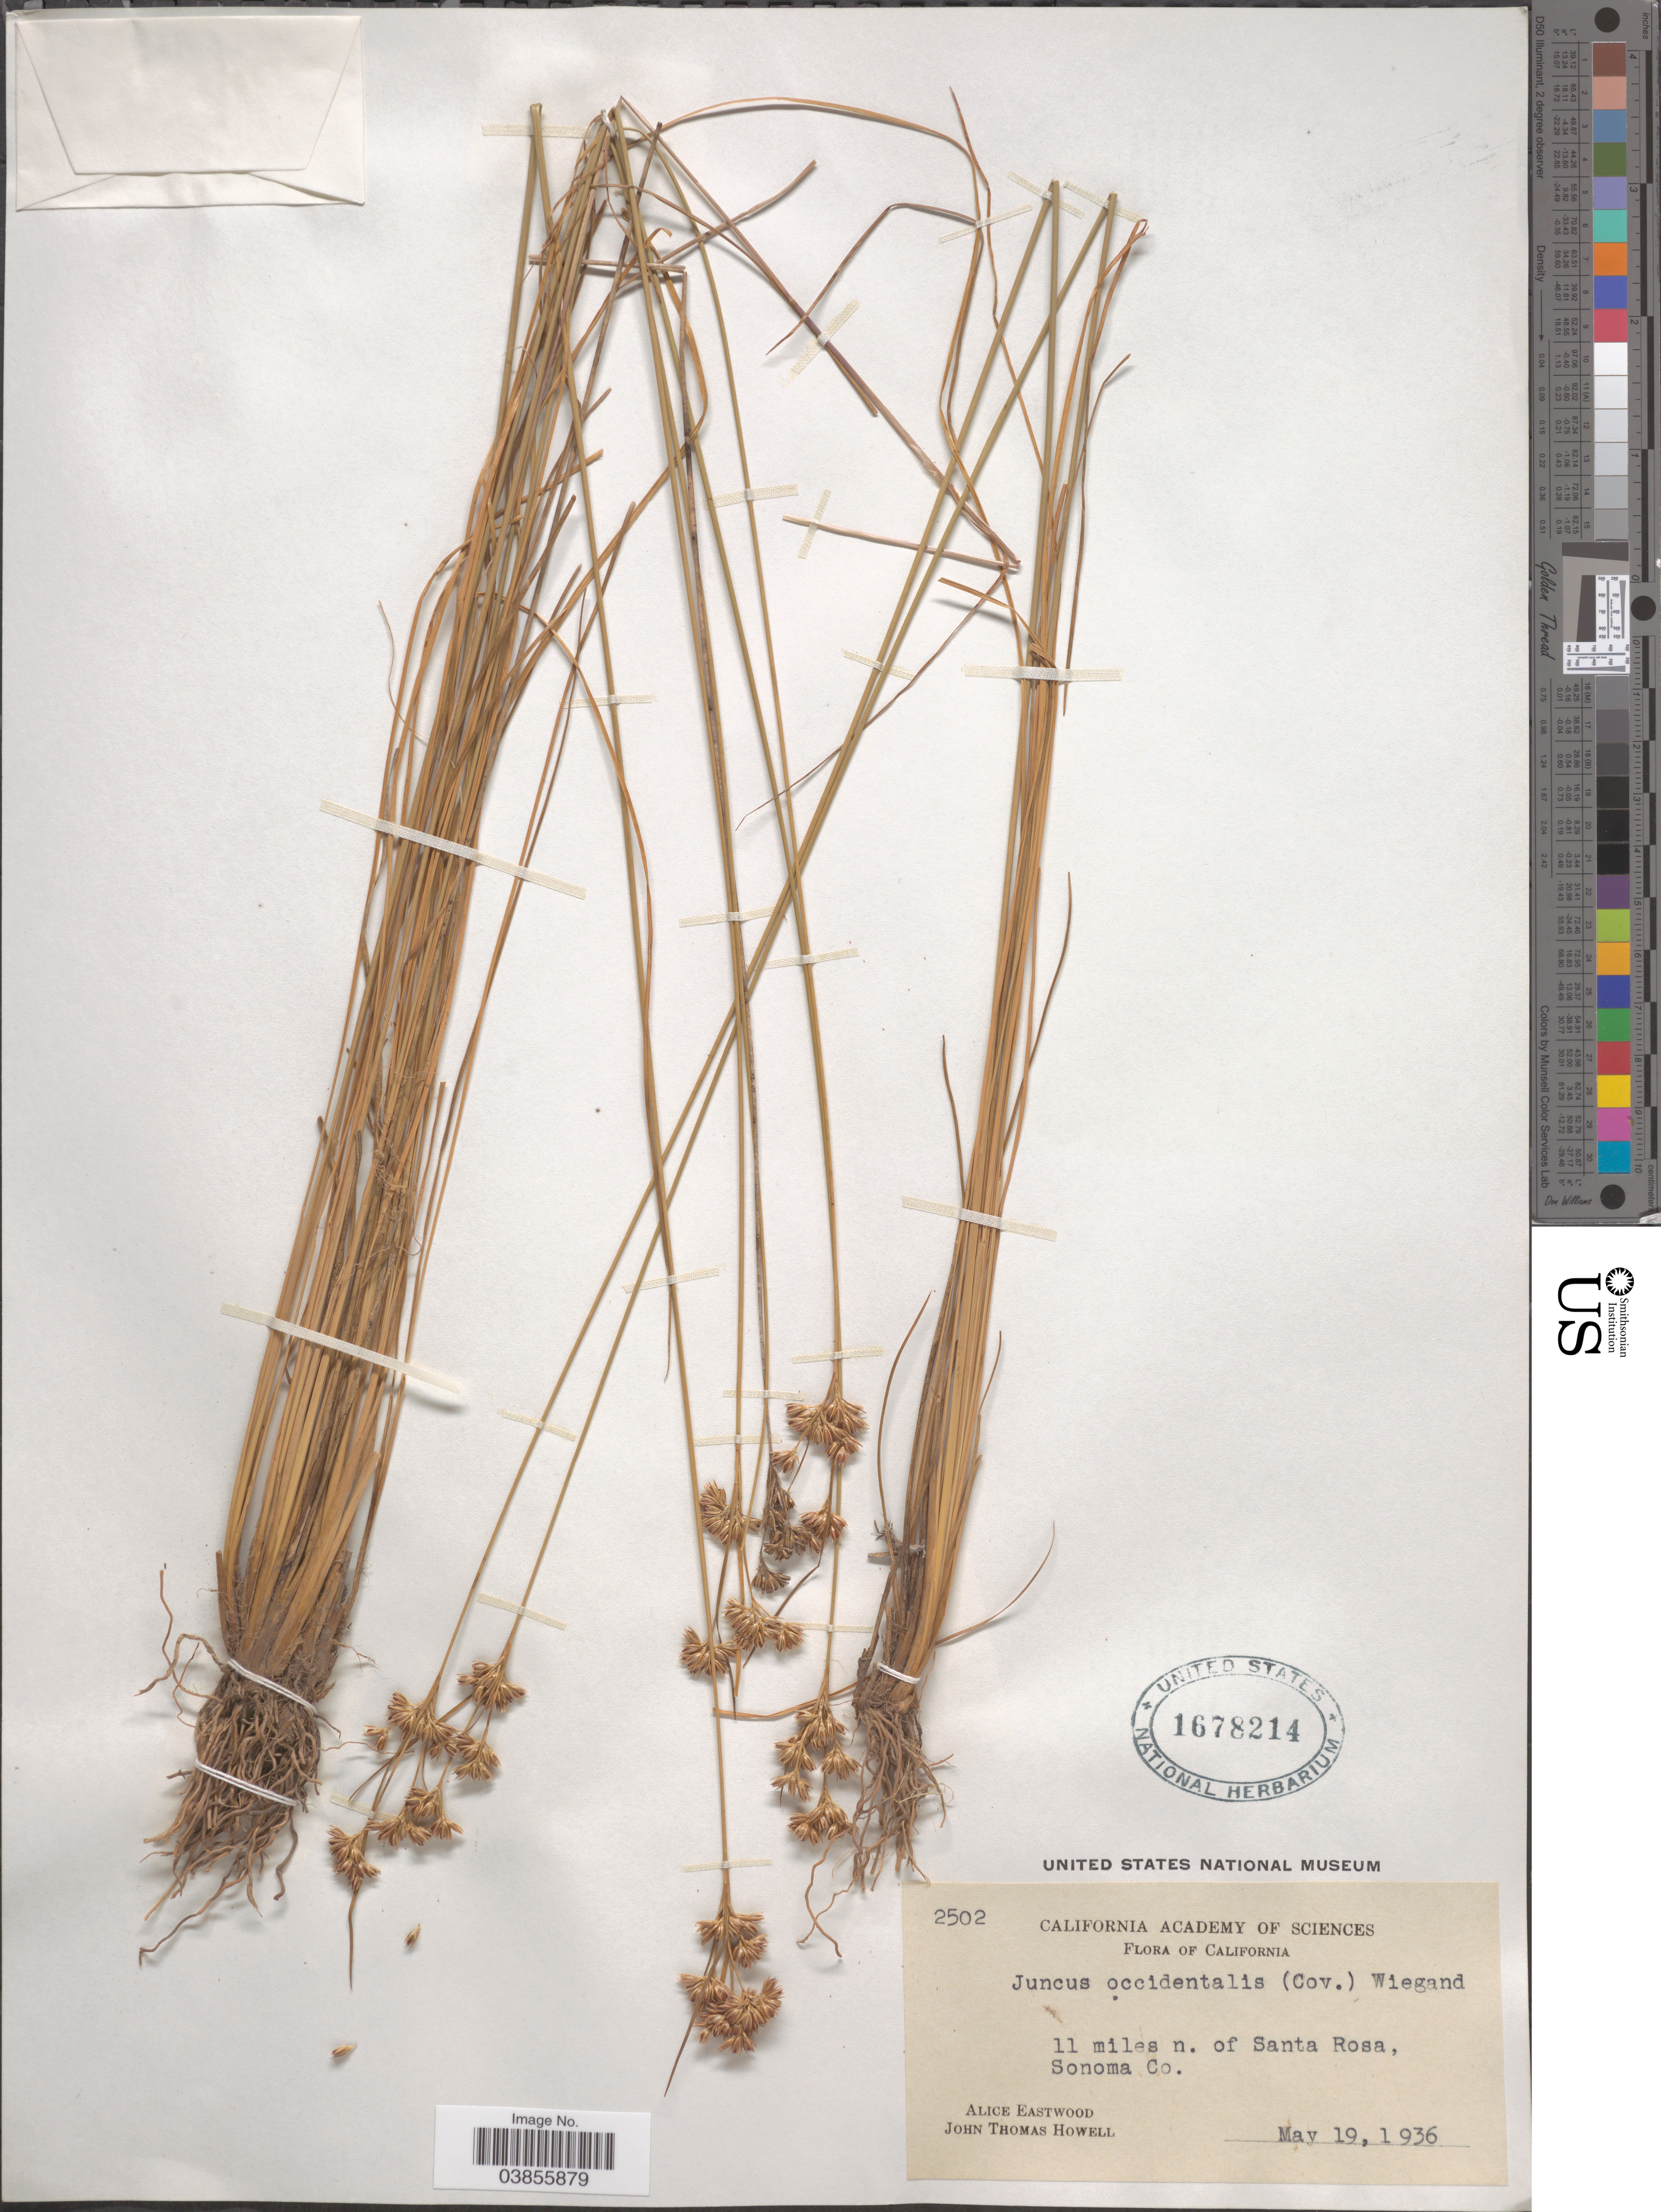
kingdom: Plantae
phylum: Tracheophyta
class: Liliopsida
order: Poales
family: Juncaceae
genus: Juncus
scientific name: Juncus occidentalis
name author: (Coville) Wiegand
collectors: A. Eastwood & J. T. Howell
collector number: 2502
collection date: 1936-05-19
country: United States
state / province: California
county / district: Sonoma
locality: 11 miles n. of Santa Rosa, Sonoma Co.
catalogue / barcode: US 1678214